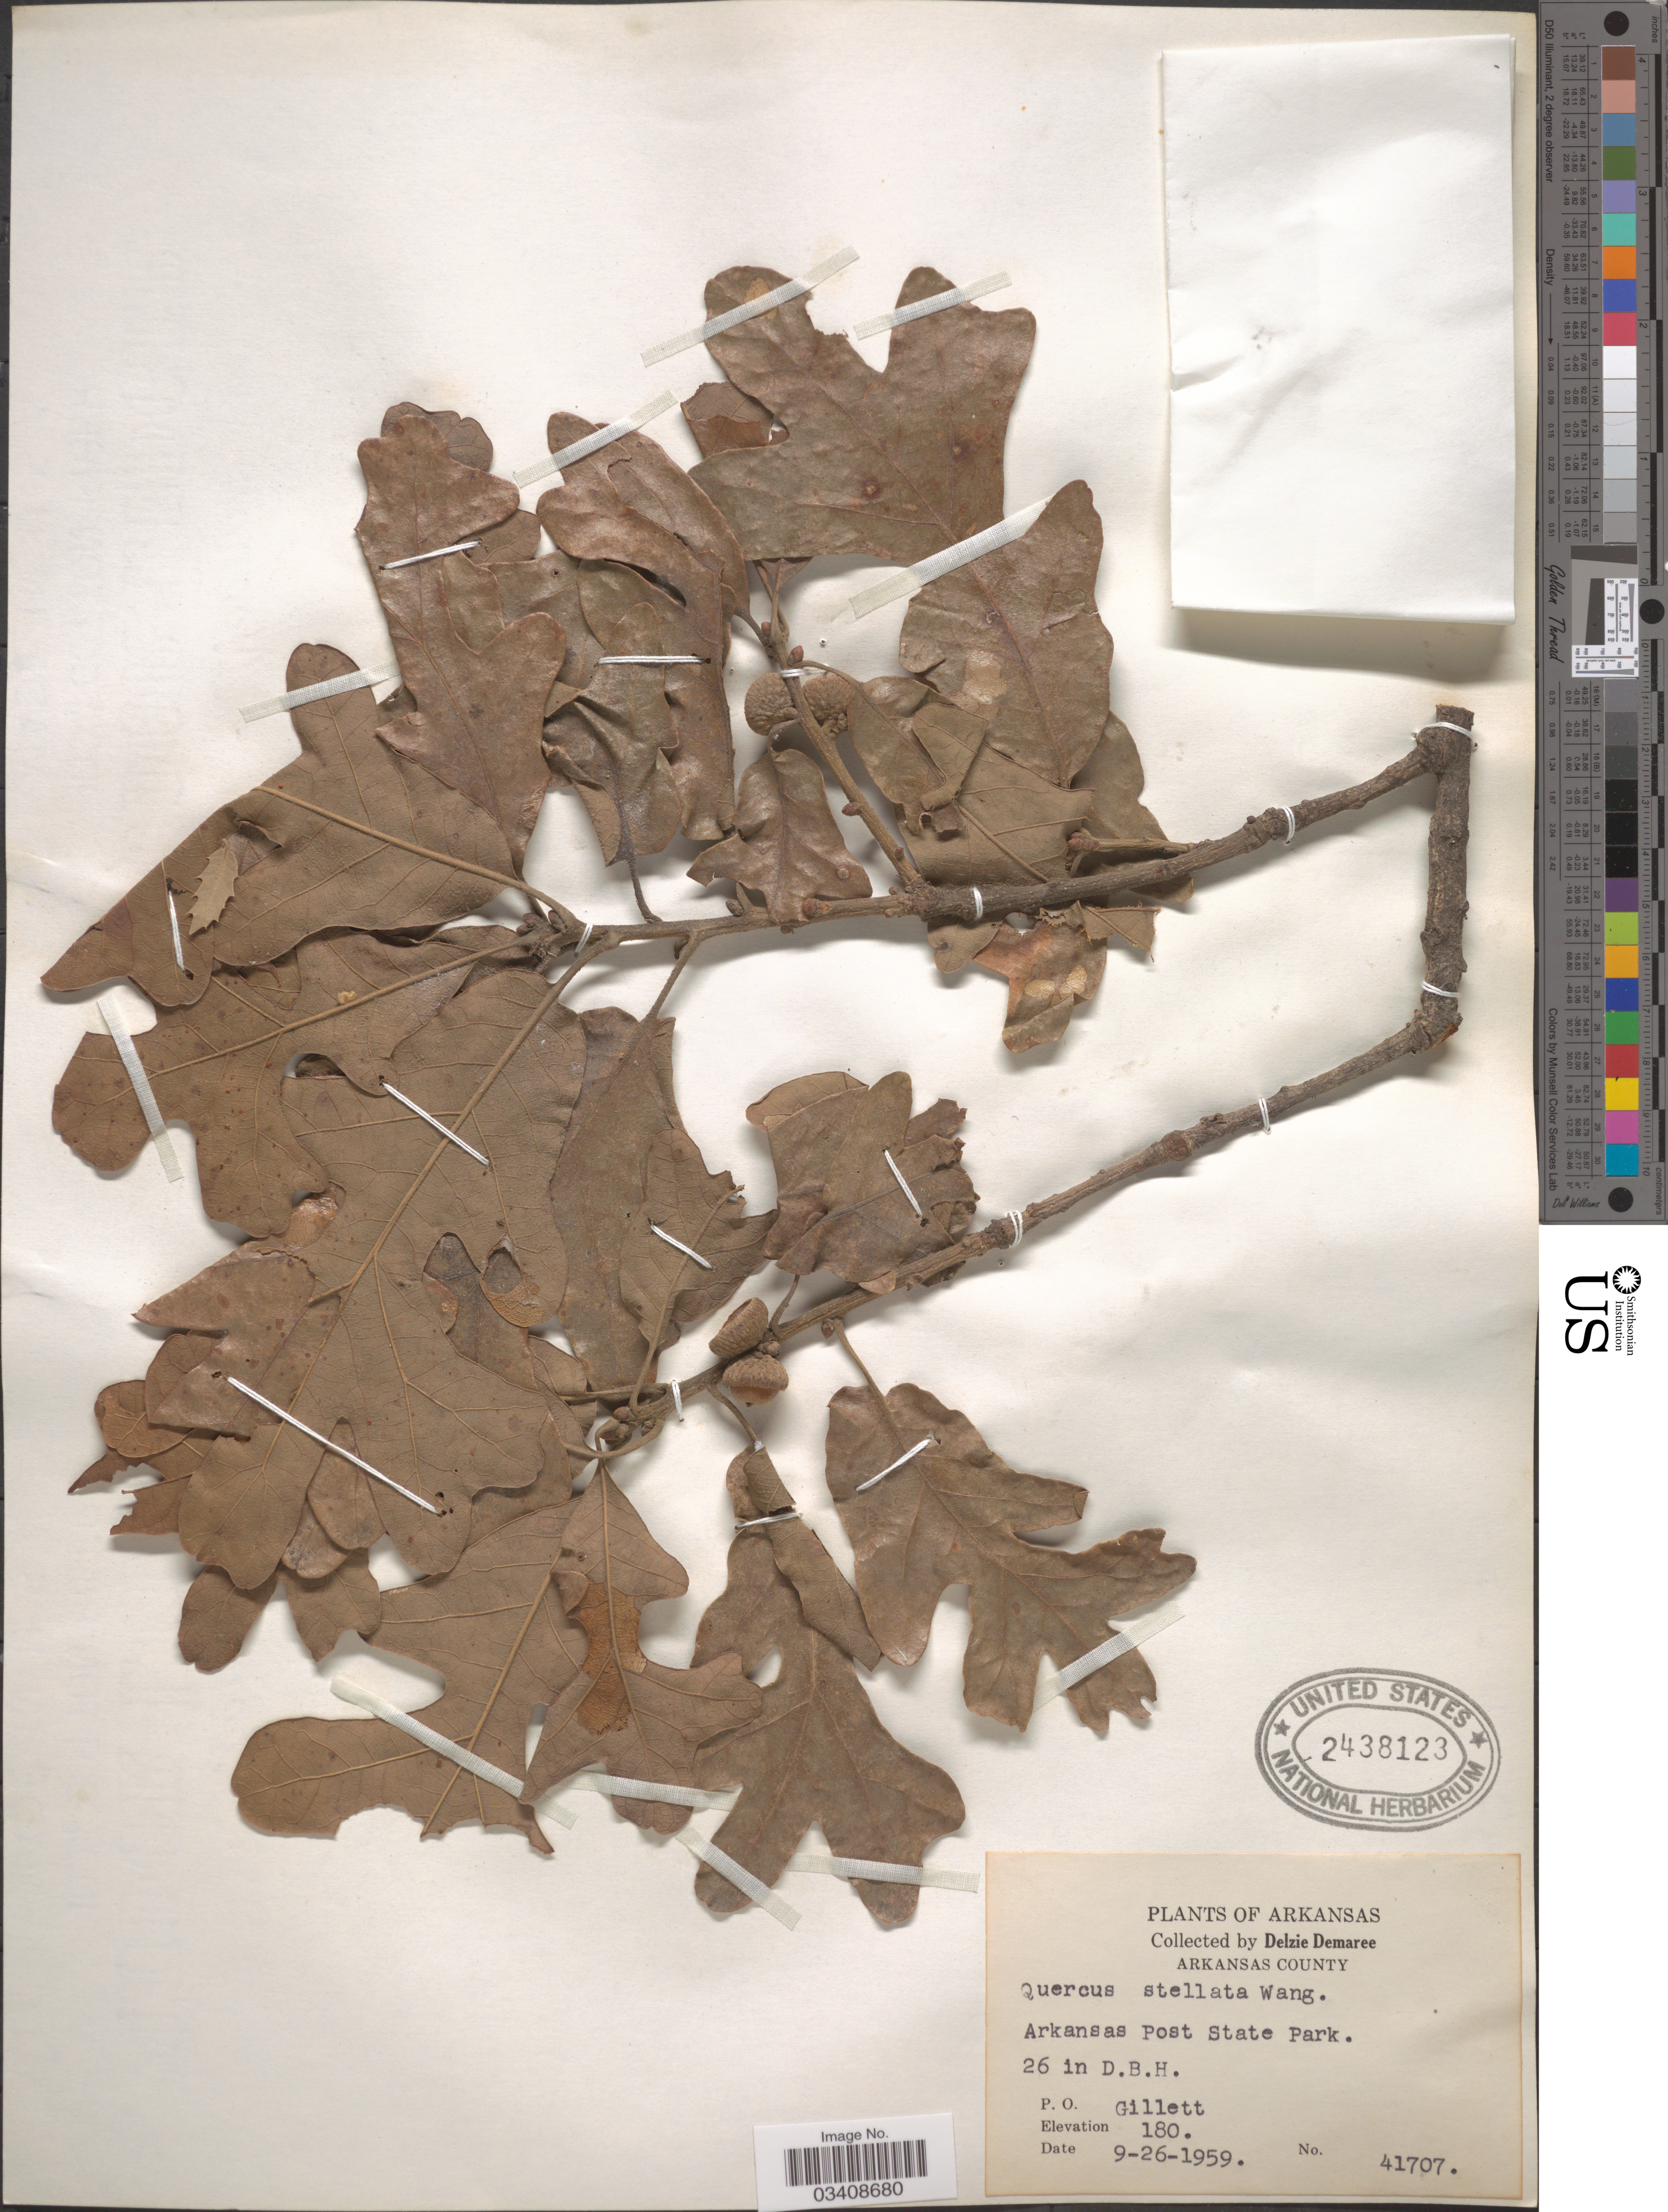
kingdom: Plantae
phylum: Tracheophyta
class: Magnoliopsida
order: Fagales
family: Fagaceae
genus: Quercus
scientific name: Quercus stellata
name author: Wangenh.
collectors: D. Demaree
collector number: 41707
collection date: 1959-09-26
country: United States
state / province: Arkansas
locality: Arkansas County. Arkansas Post State Park. P. O. Gillett.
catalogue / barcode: US 2438123